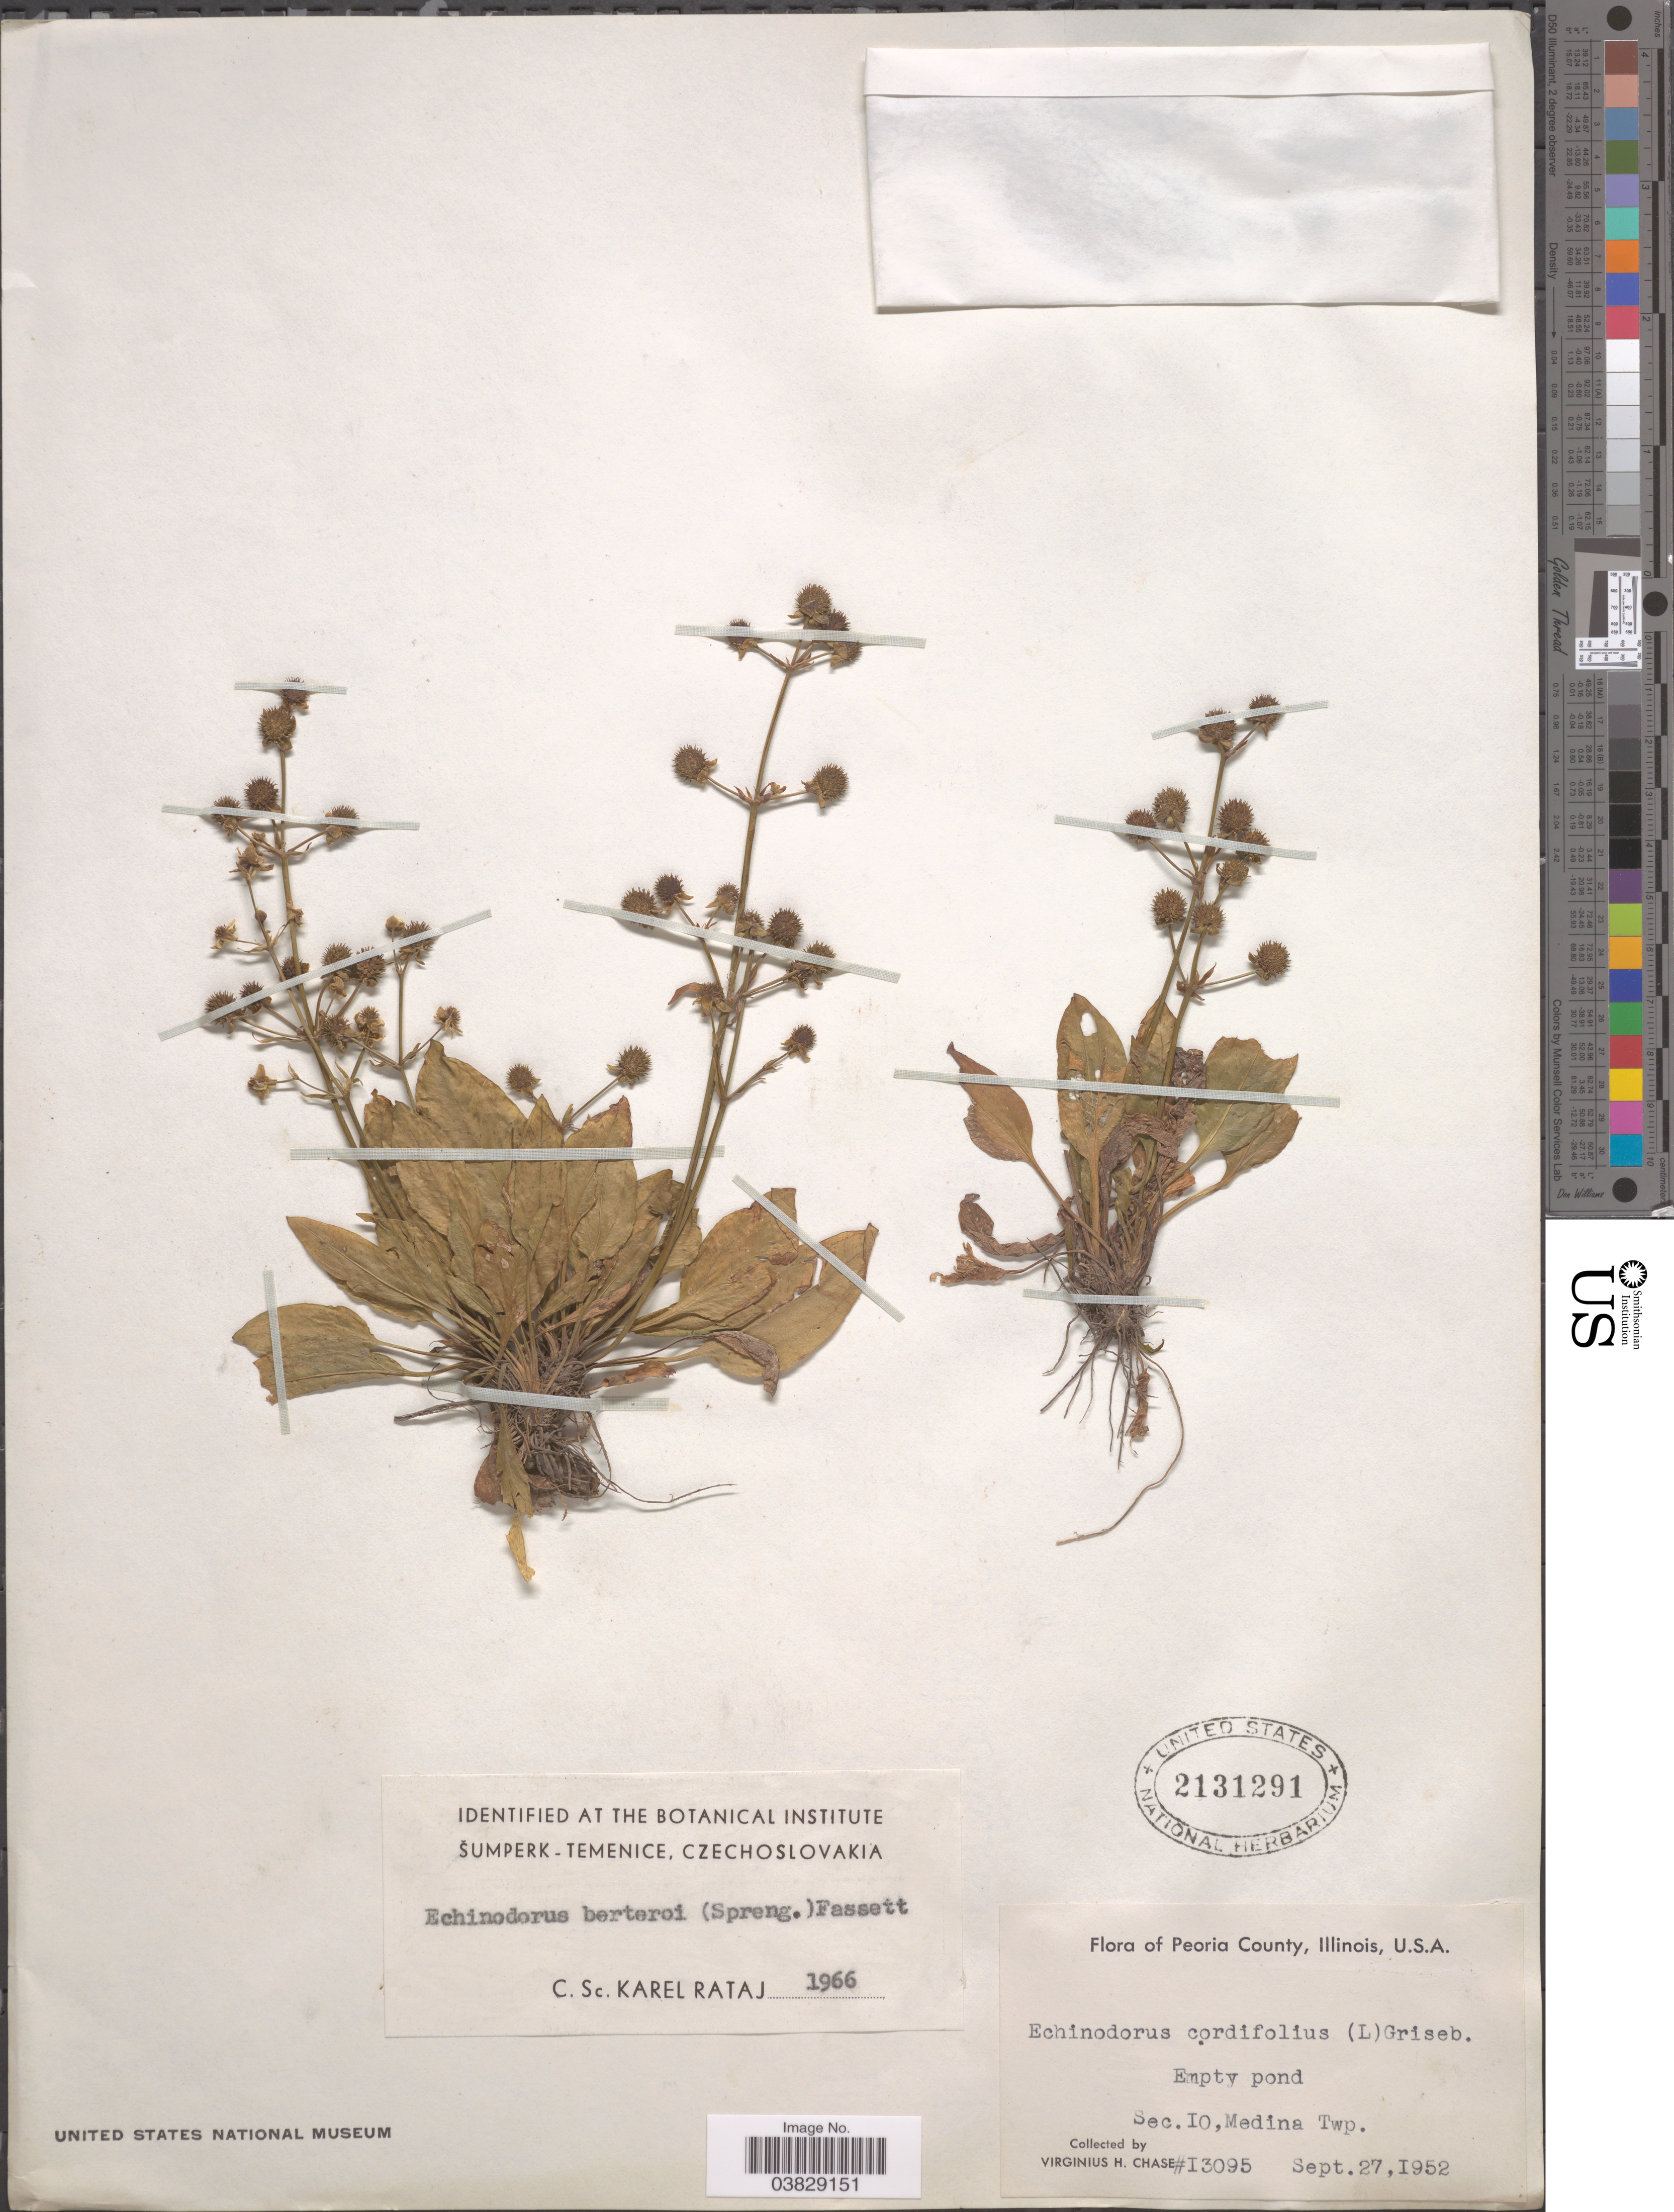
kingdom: Plantae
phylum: Tracheophyta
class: Liliopsida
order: Alismatales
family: Alismataceae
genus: Echinodorus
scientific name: Echinodorus berteroi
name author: (Spreng.) Fassett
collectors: V. H. Chase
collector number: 13095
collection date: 1952-09-27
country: United States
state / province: Illinois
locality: Peoria County. Empty pond. Sec. 10, Medina Twp.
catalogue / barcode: US 2131291